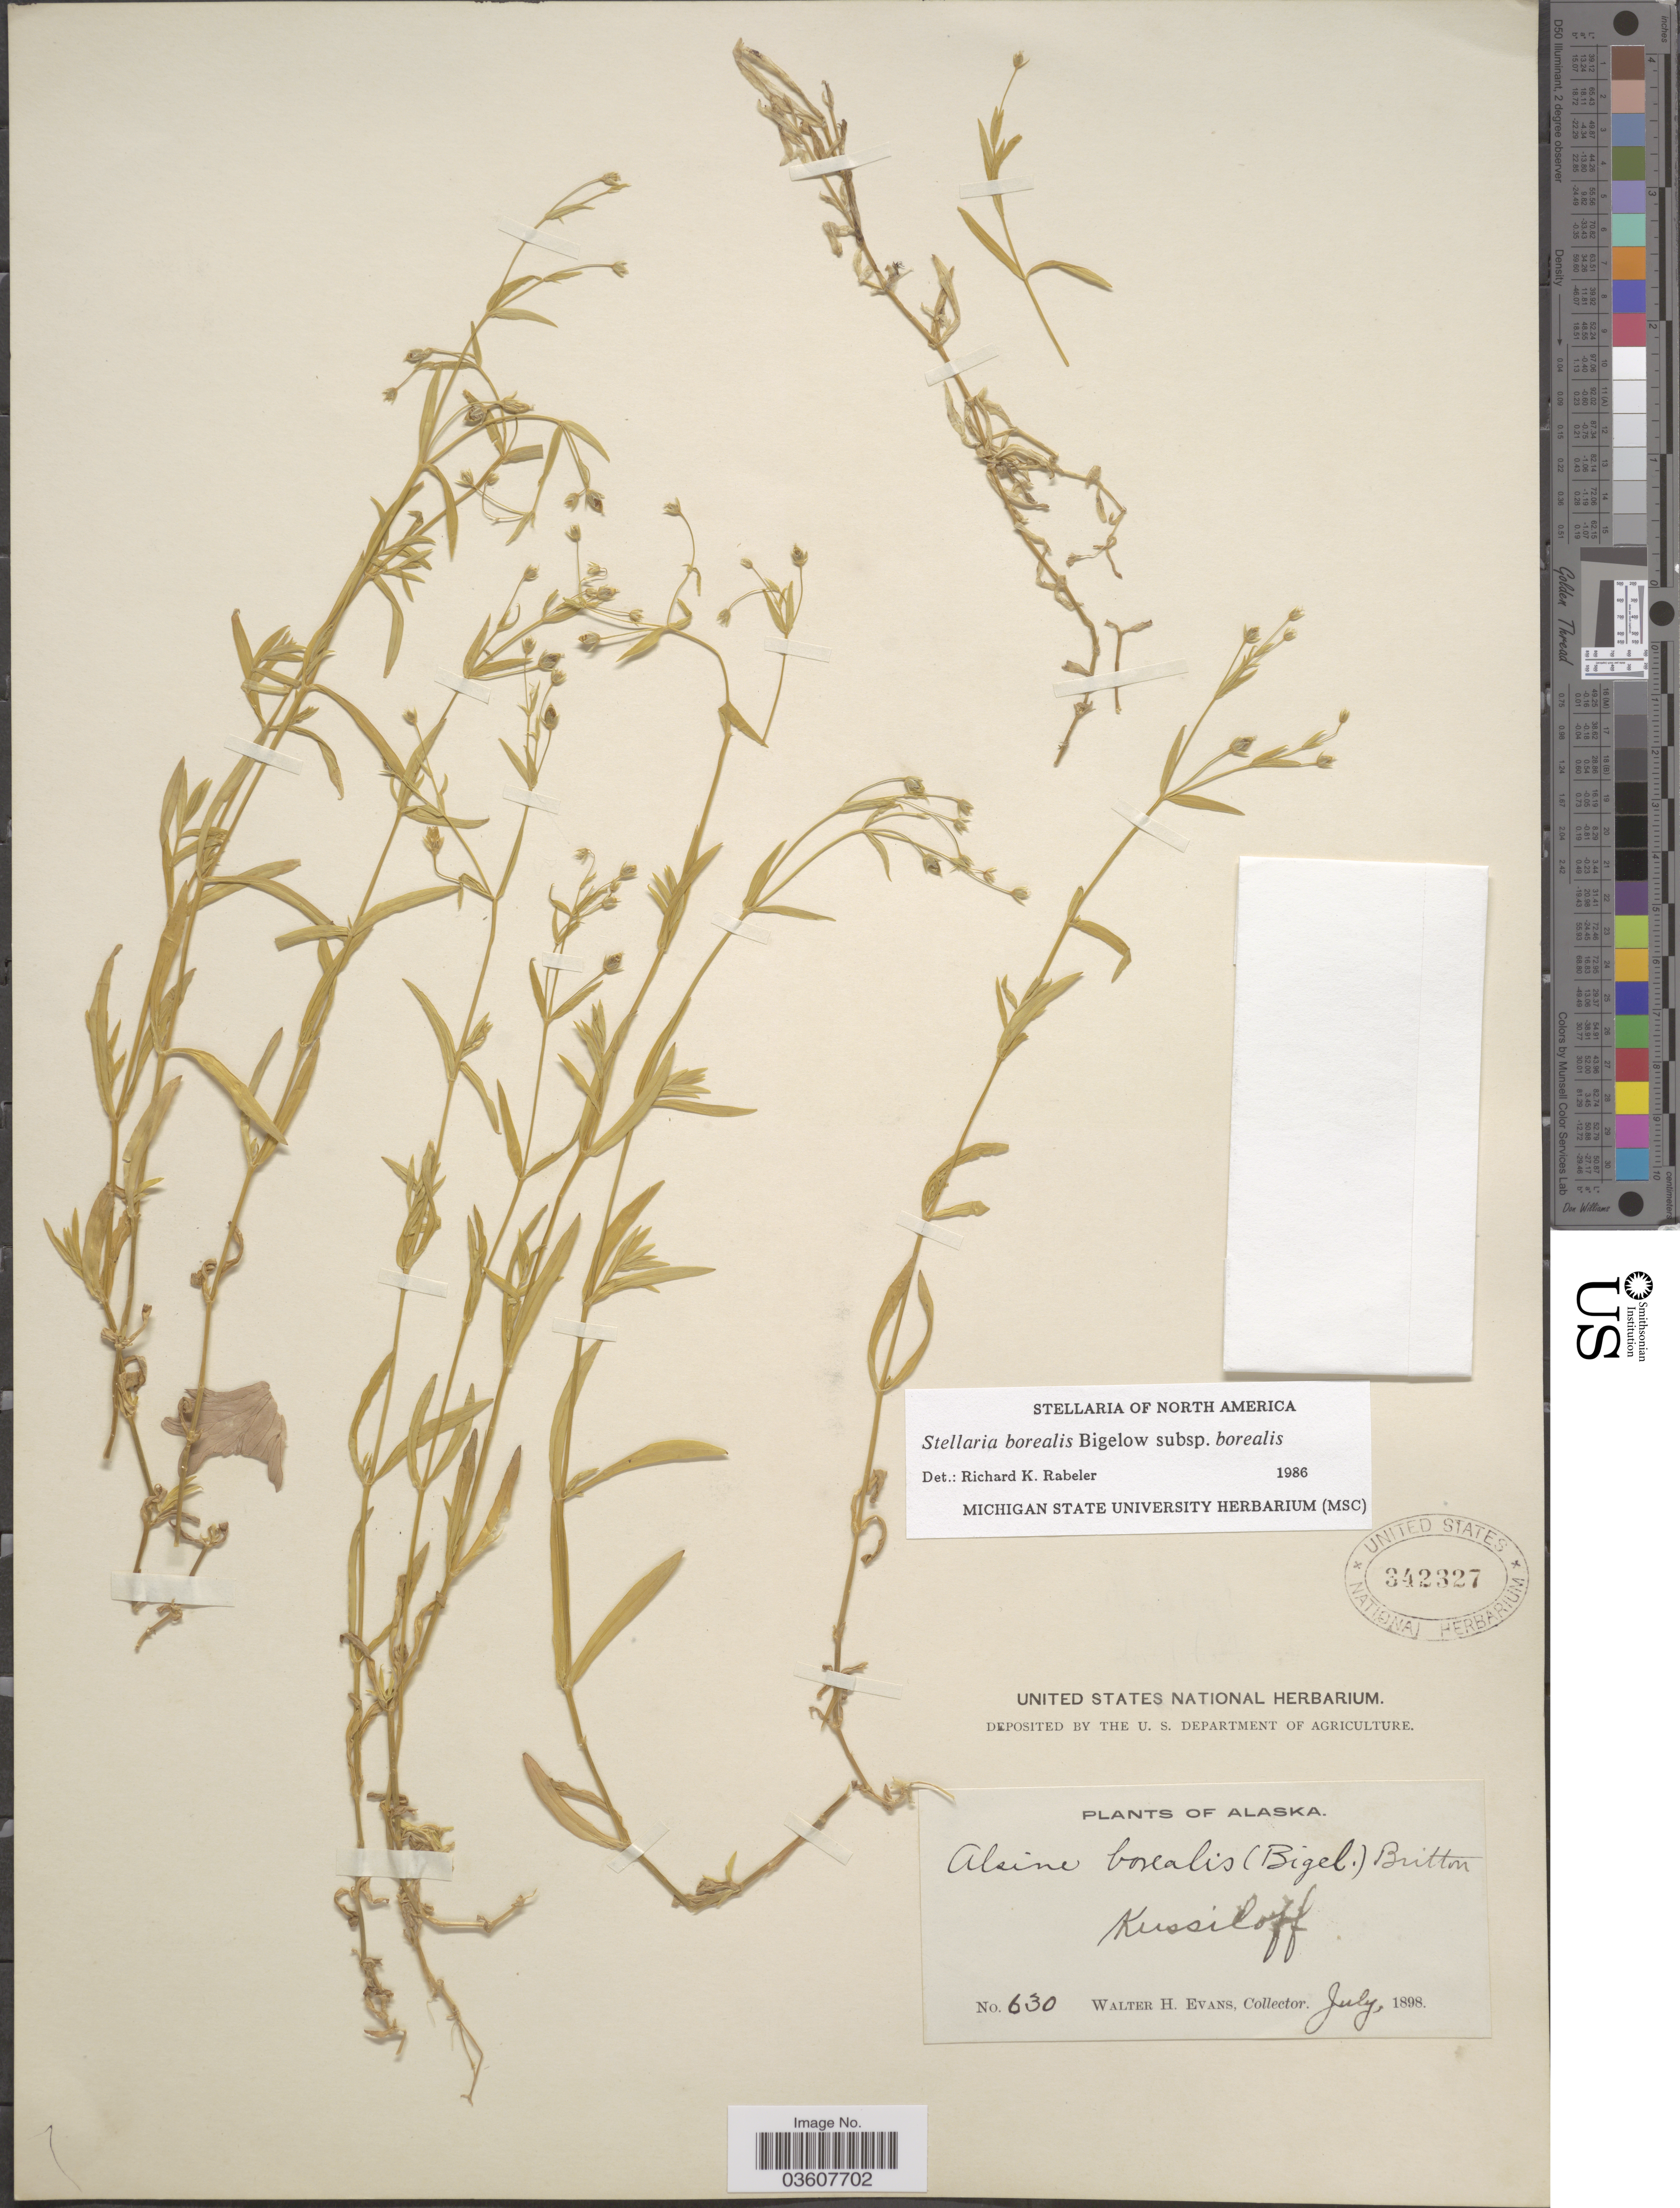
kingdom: Plantae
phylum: Tracheophyta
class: Magnoliopsida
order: Caryophyllales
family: Caryophyllaceae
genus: Stellaria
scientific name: Stellaria borealis subsp. borealis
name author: Bigelow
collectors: W. H. Evans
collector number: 630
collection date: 1898-07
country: United States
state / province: Alaska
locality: Kussiloff.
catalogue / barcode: US 342327